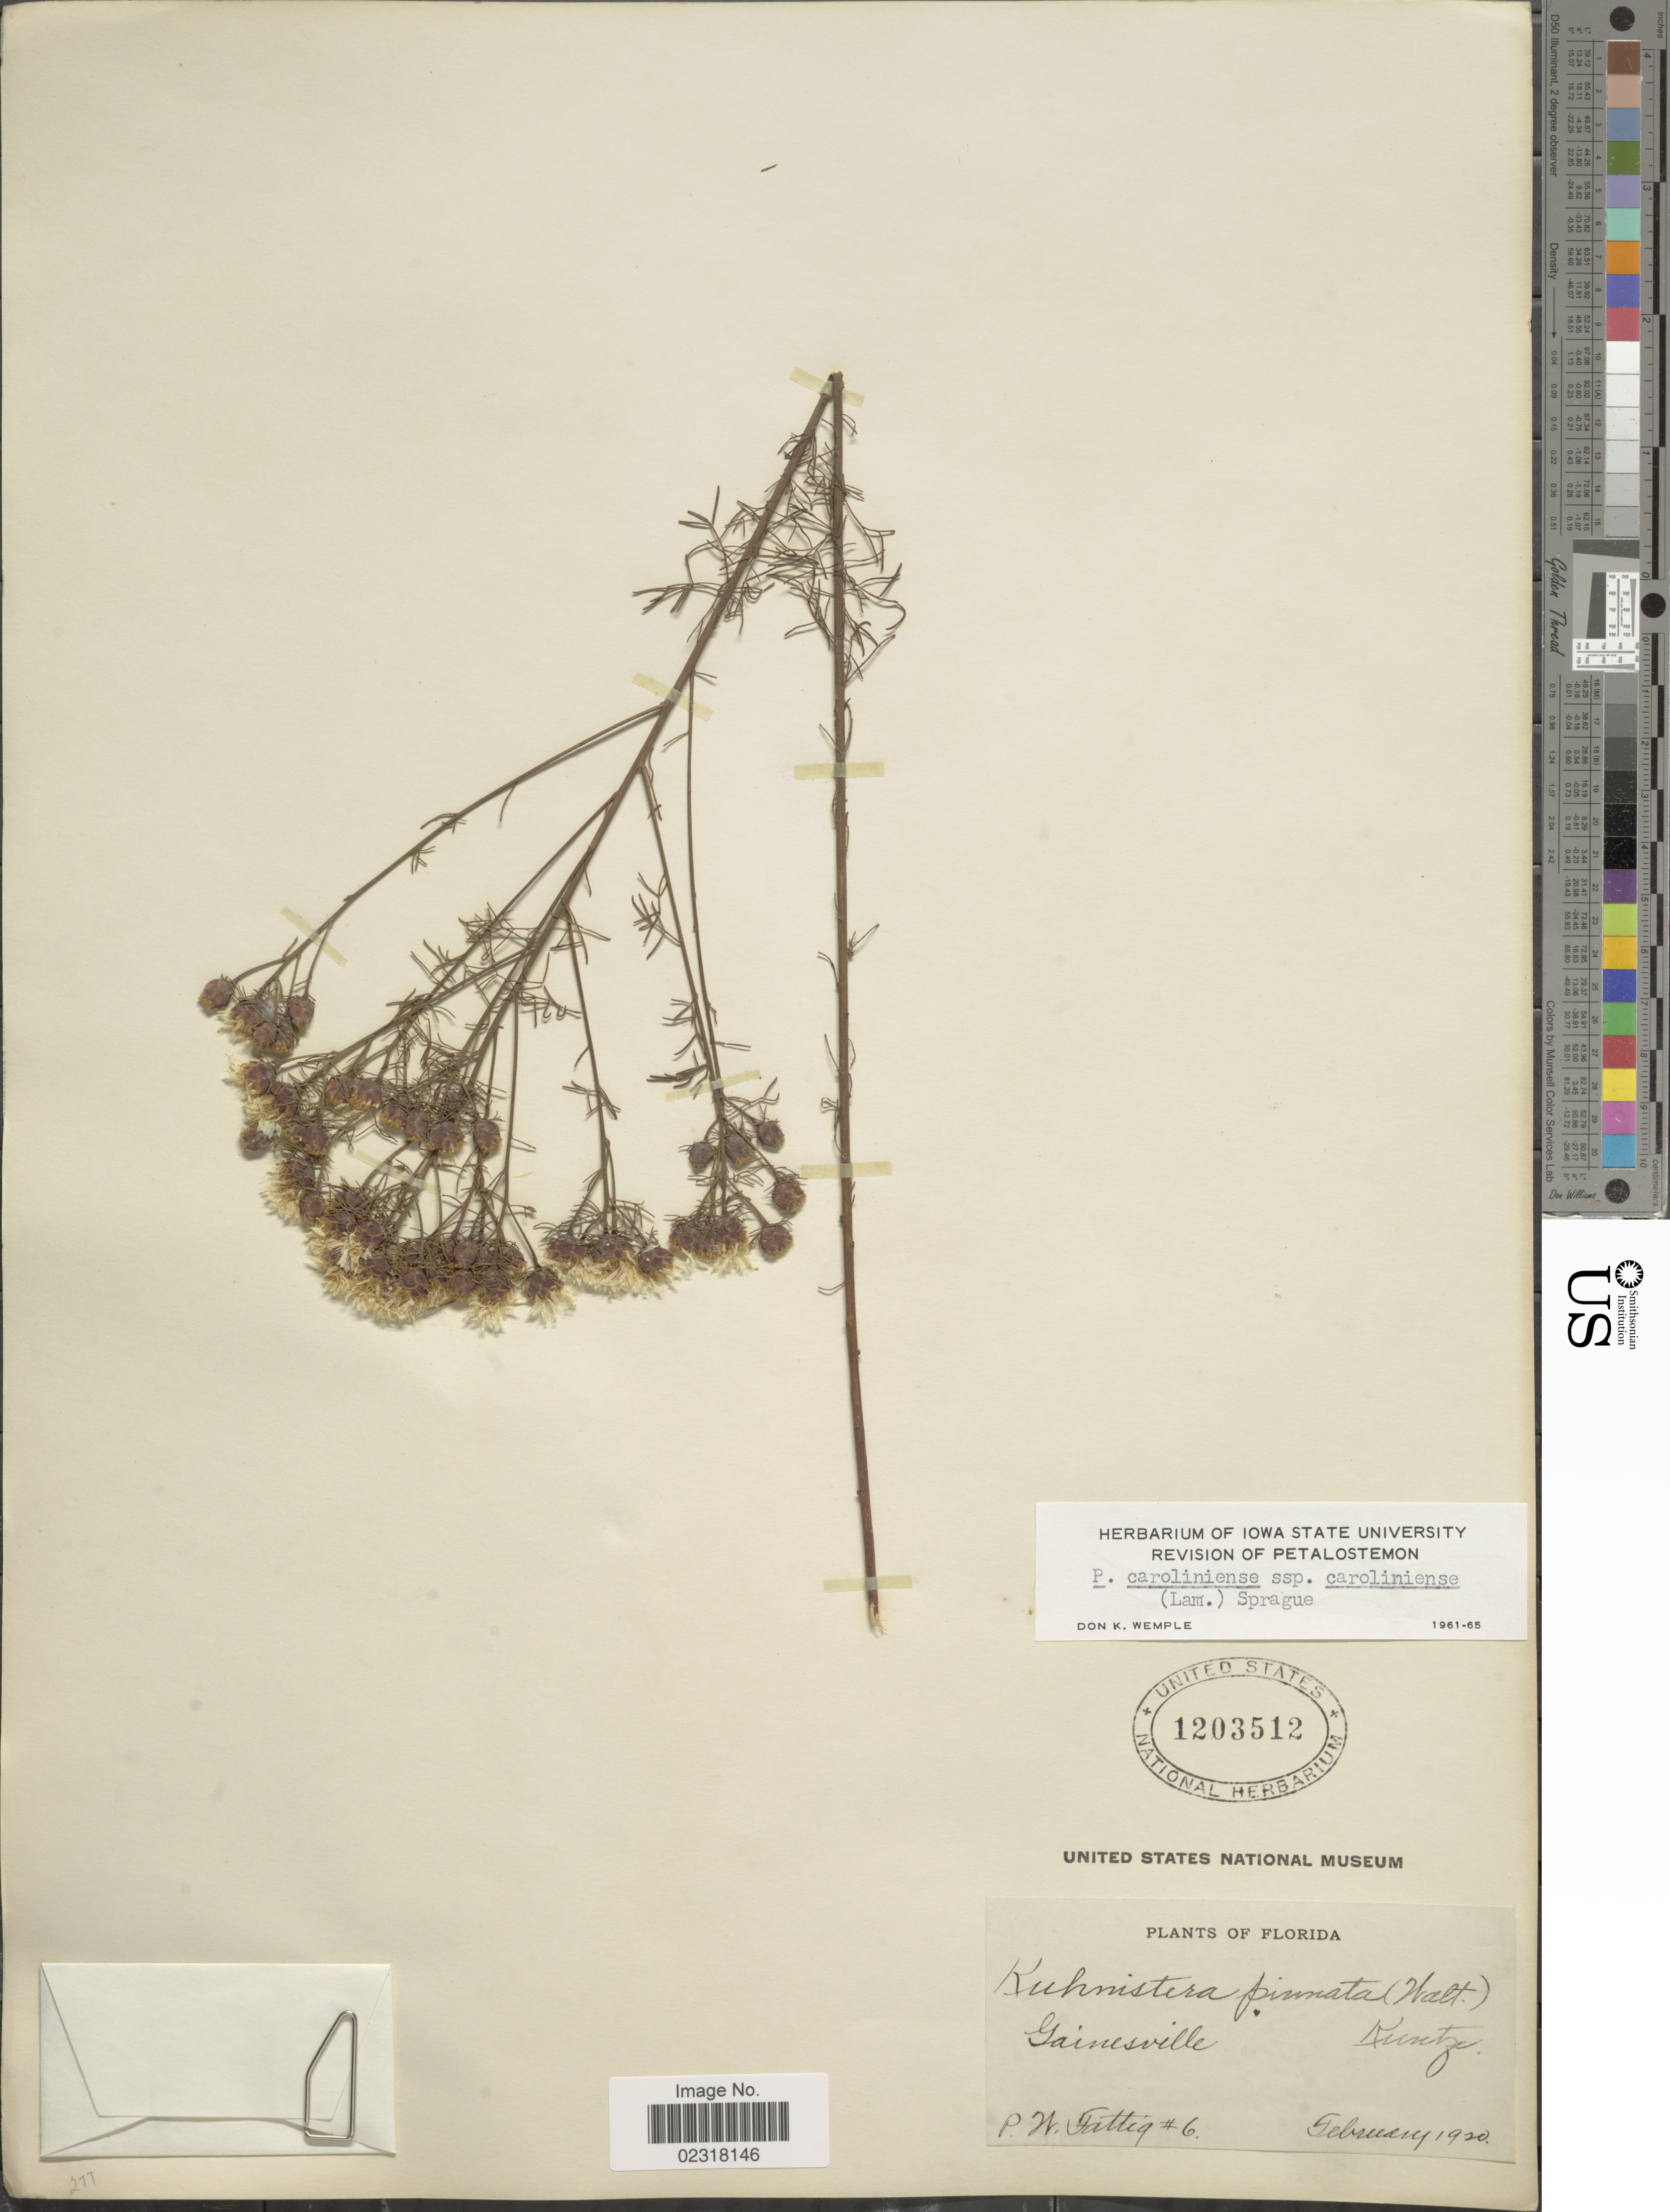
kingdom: Plantae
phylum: Tracheophyta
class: Magnoliopsida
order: Fabales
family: Fabaceae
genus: Dalea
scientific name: Dalea pinnata var. pinnata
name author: (J.F. Gmel.) Barneby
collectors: P. Fattig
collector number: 6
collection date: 1920-02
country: United States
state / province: Florida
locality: Gainesville.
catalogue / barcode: US 1203512